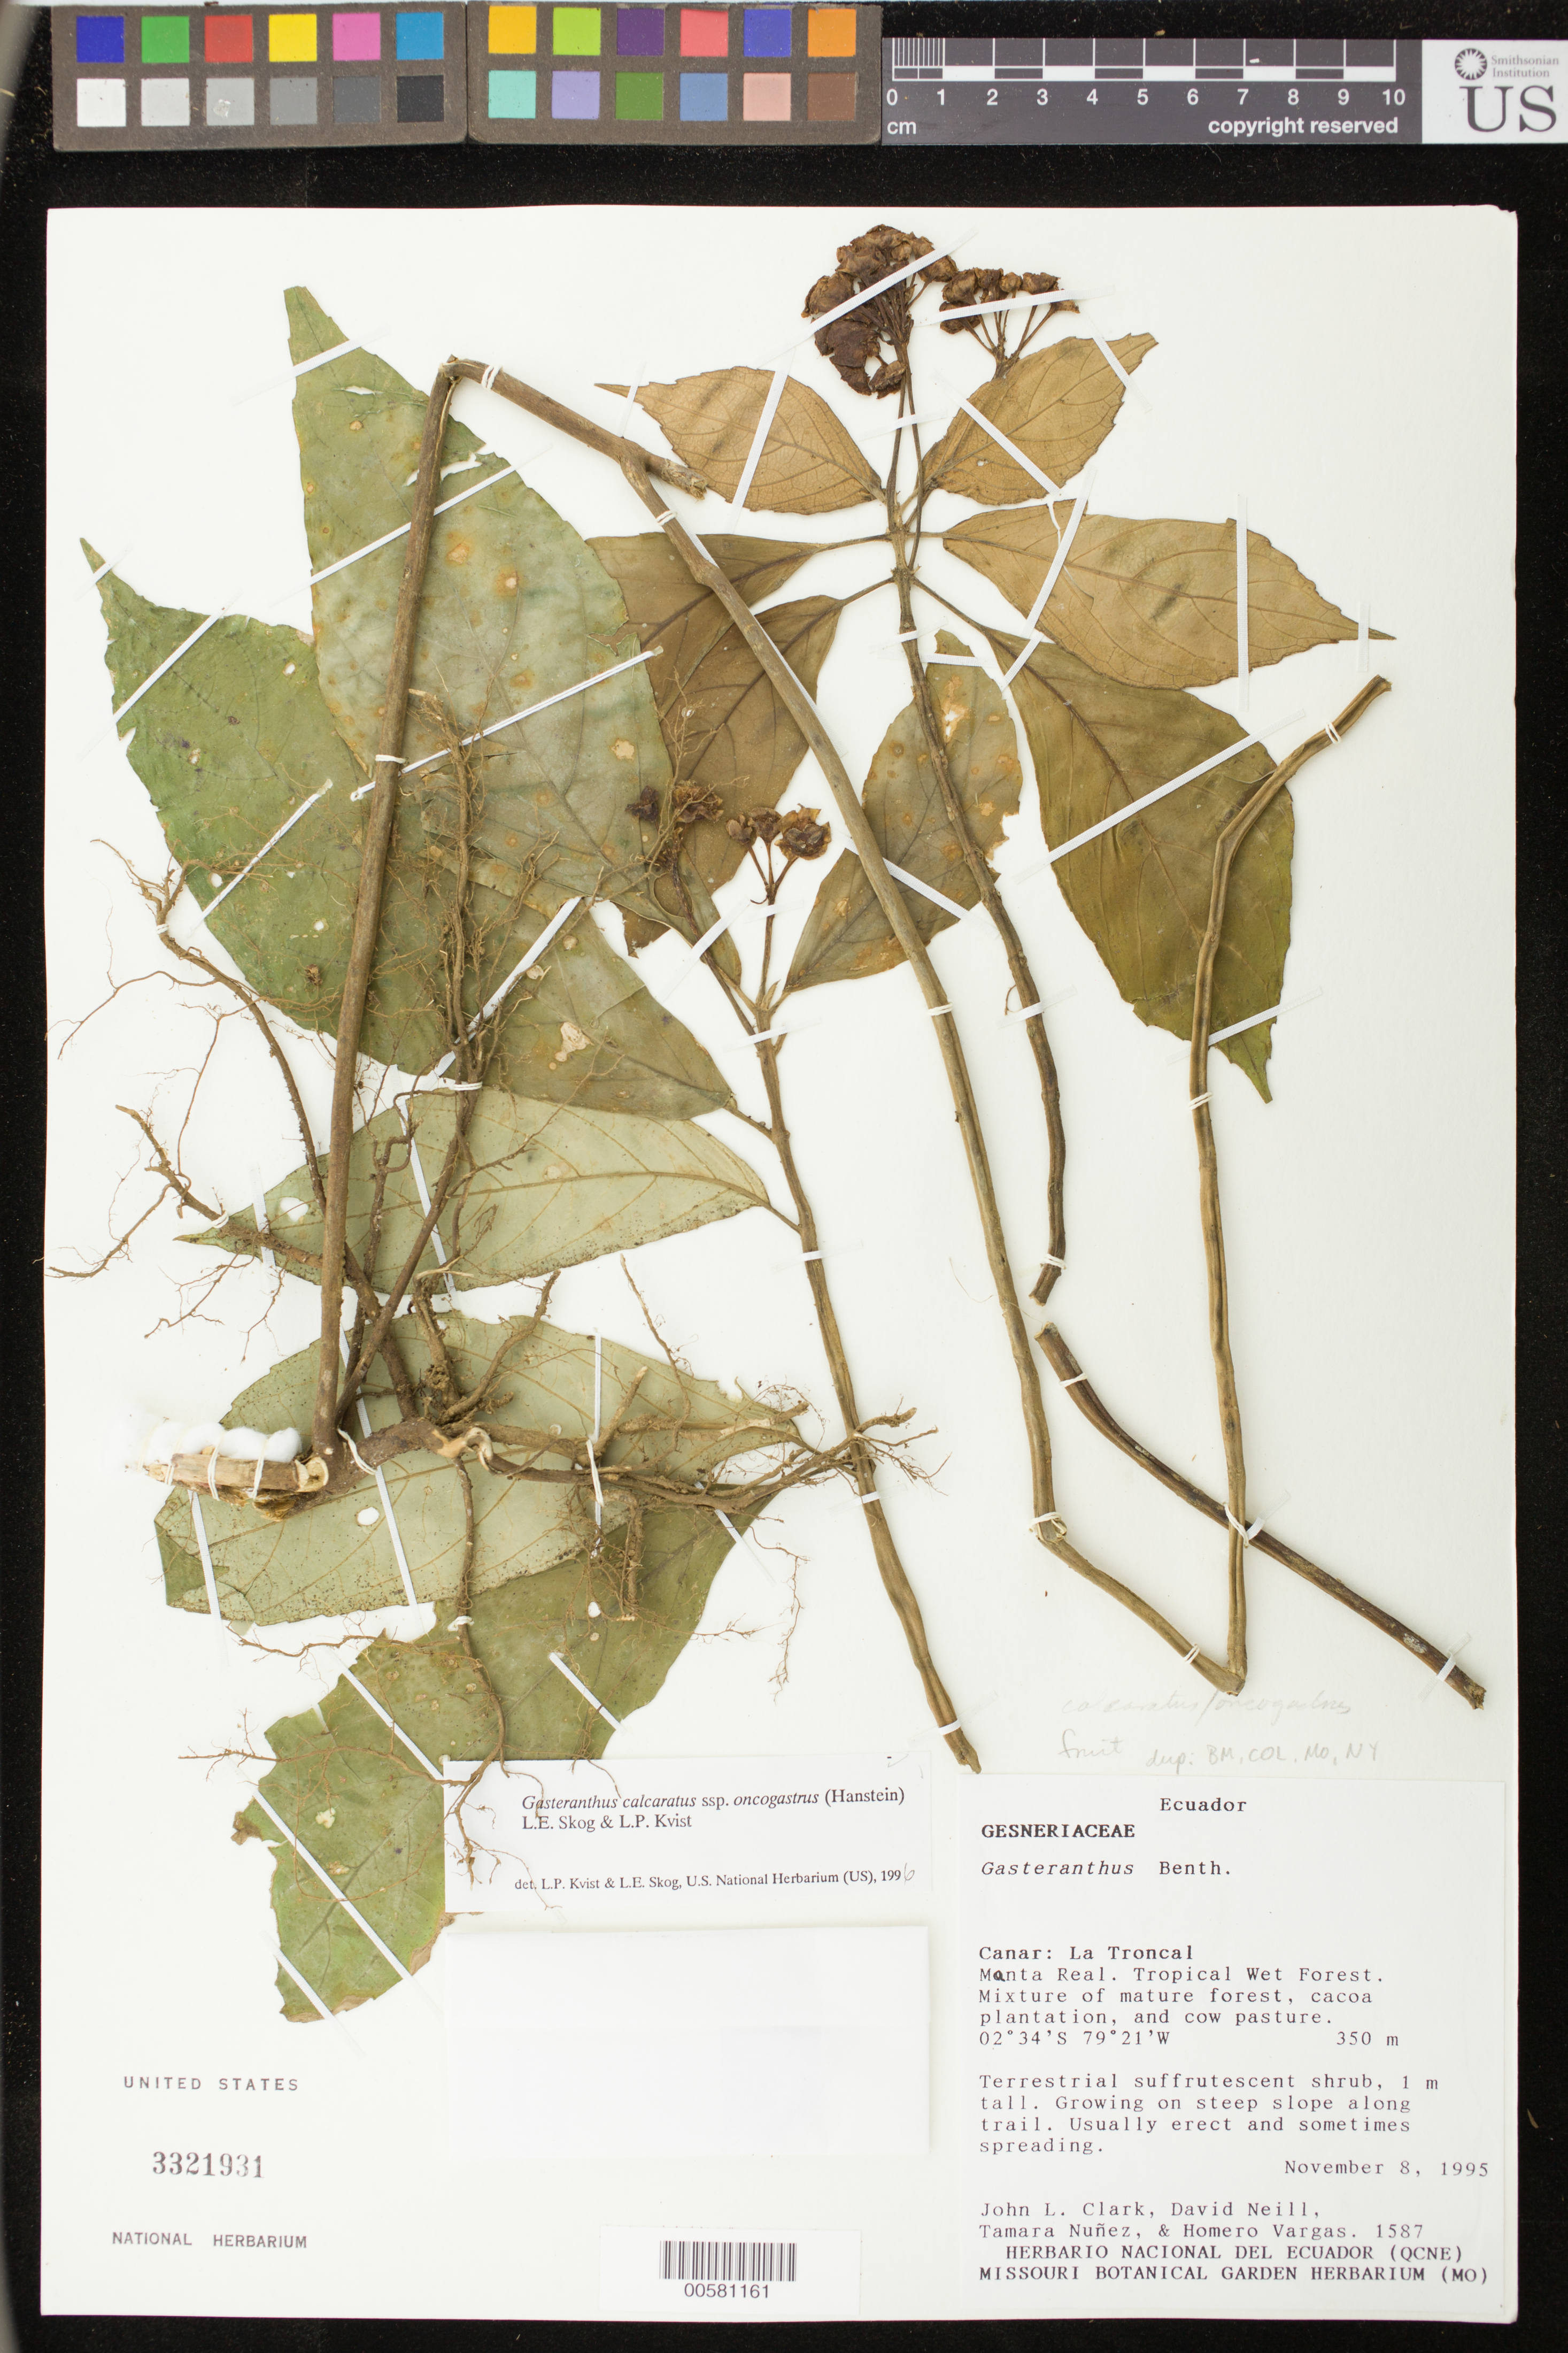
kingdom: Plantae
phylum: Tracheophyta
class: Magnoliopsida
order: Lamiales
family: Gesneriaceae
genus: Gasteranthus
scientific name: Gasteranthus calcaratus subsp. oncogastrus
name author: (Hanst.) L.E. Skog & L.P. Kvist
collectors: J. L. Clark, D. O'neill, T. Núñez & H. Vargas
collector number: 1587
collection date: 1995-11-08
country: Ecuador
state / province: Cañar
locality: La Troncal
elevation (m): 350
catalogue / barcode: US 3321931